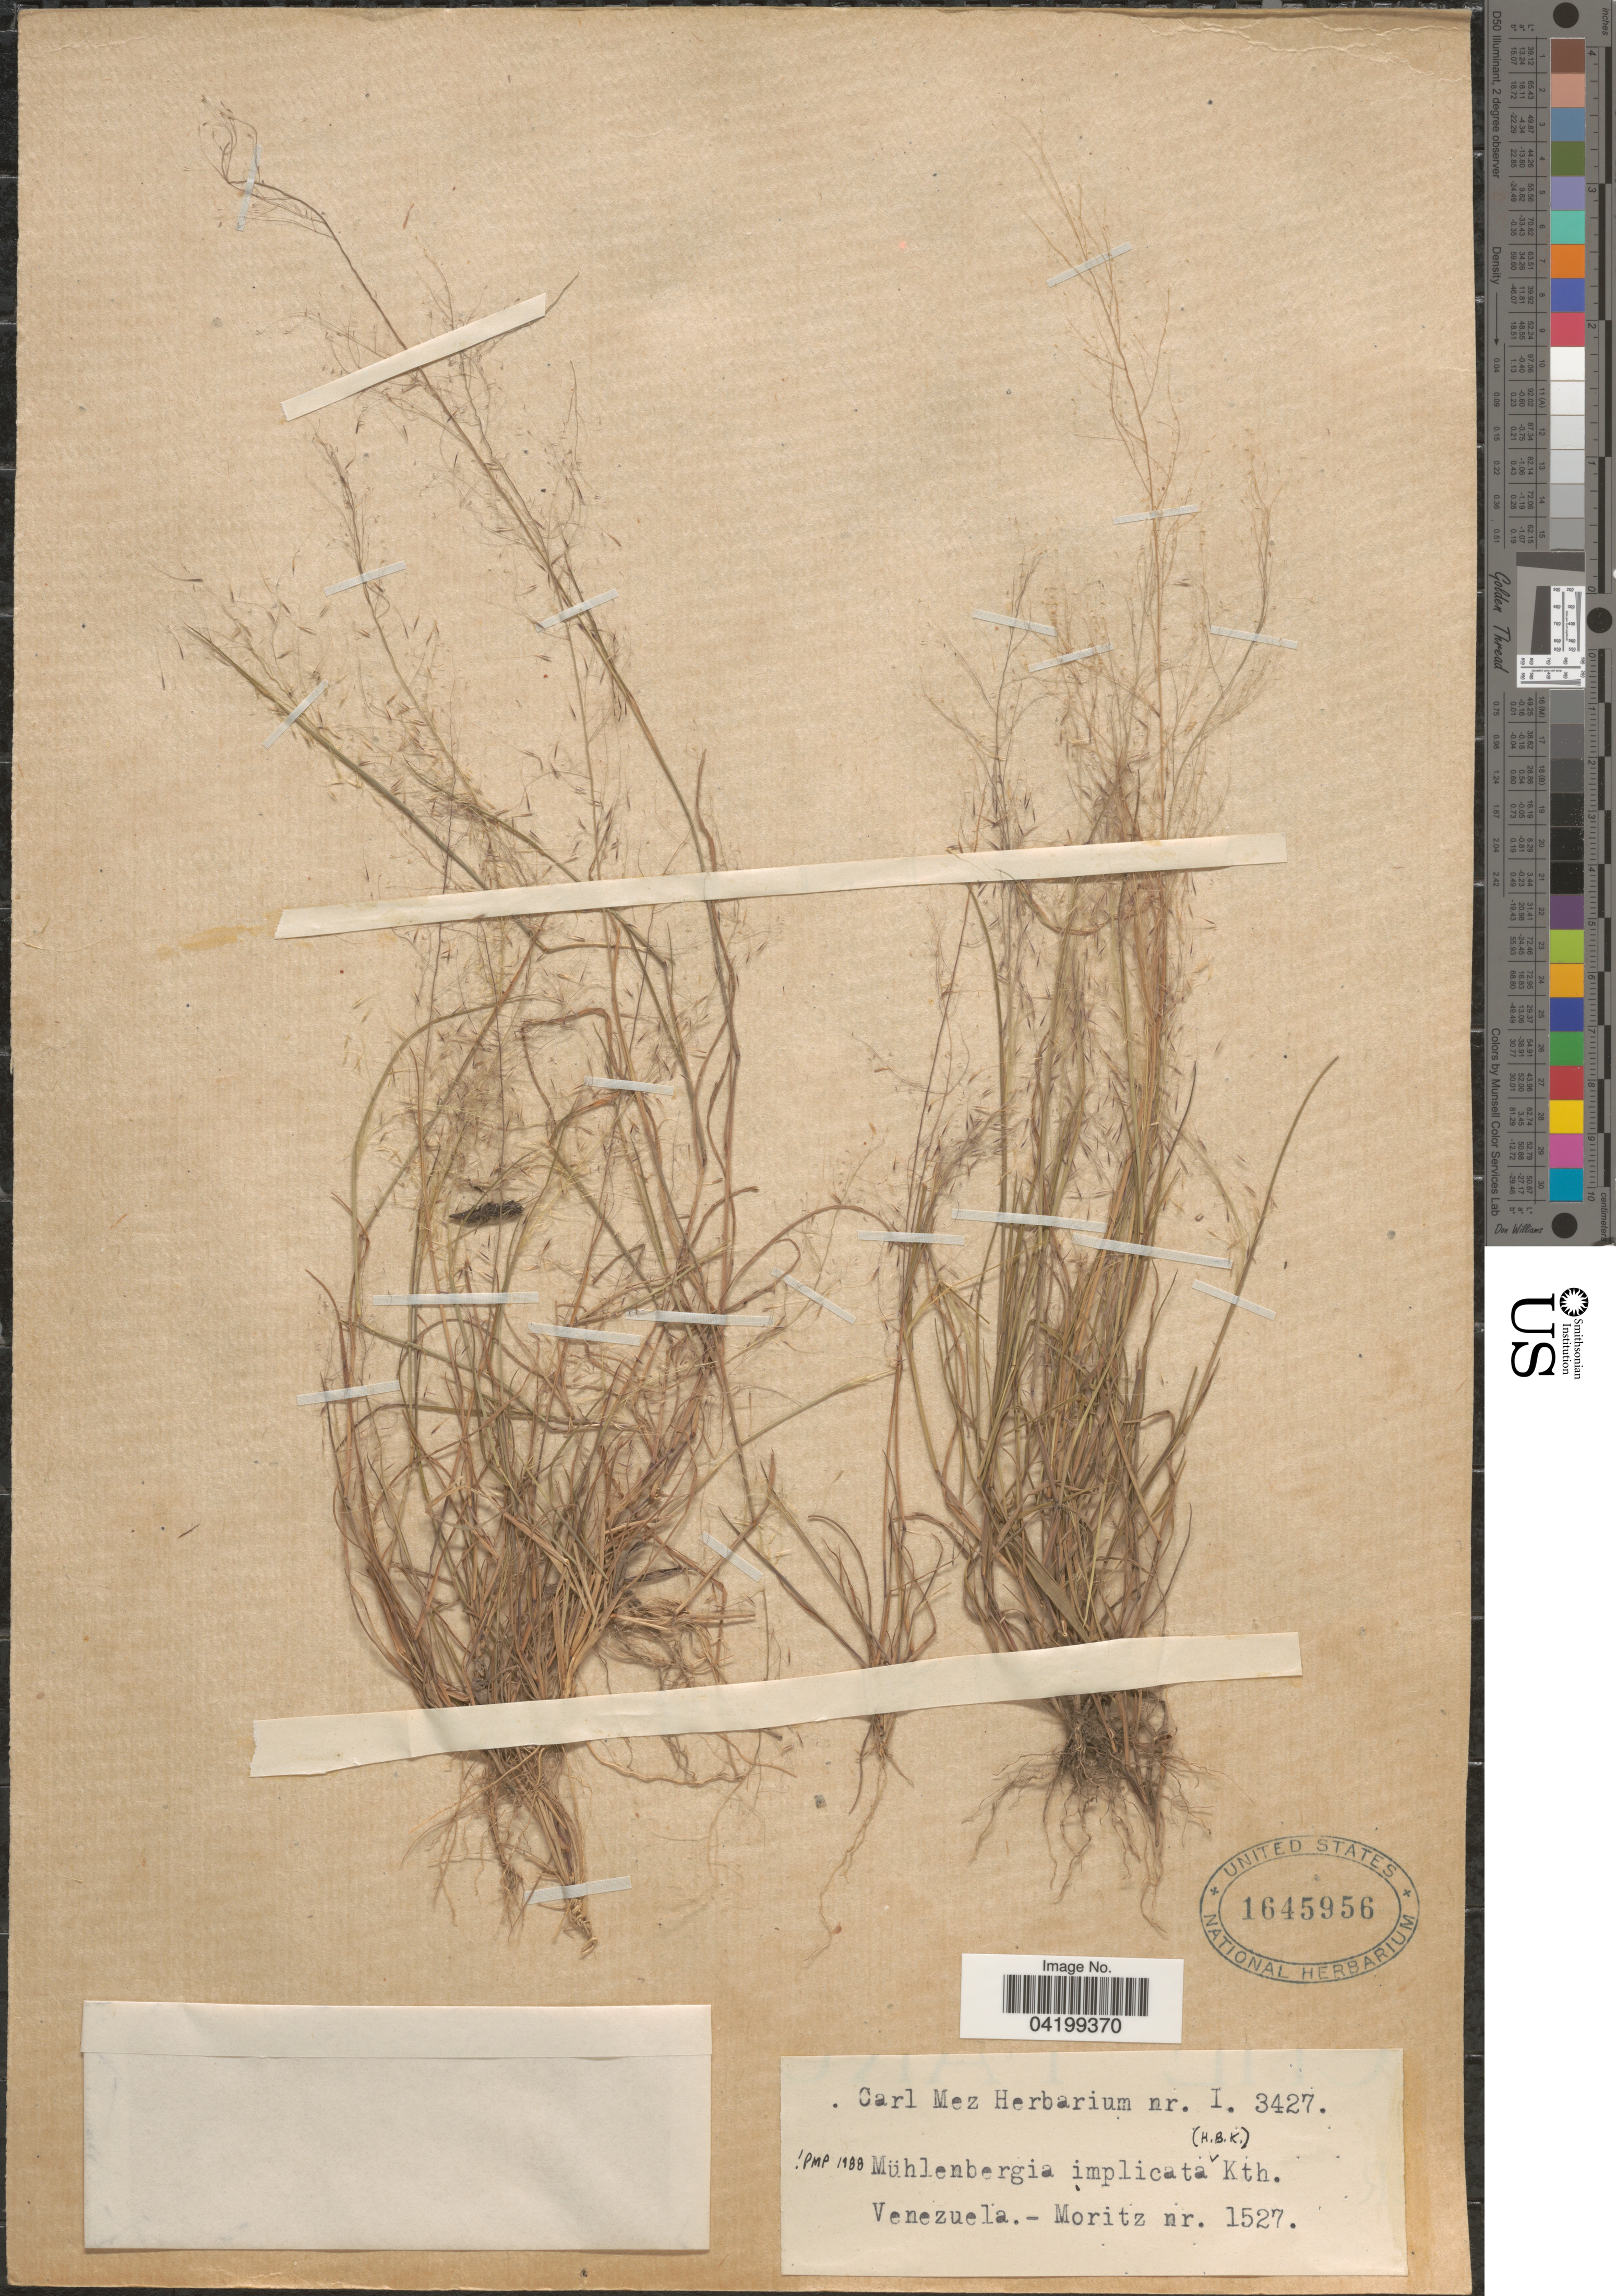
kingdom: Plantae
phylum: Tracheophyta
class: Liliopsida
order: Poales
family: Poaceae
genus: Muhlenbergia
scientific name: Muhlenbergia implicata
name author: (Kunth) Trin.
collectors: Moritz, --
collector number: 1527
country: Venezuela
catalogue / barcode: US 1645956